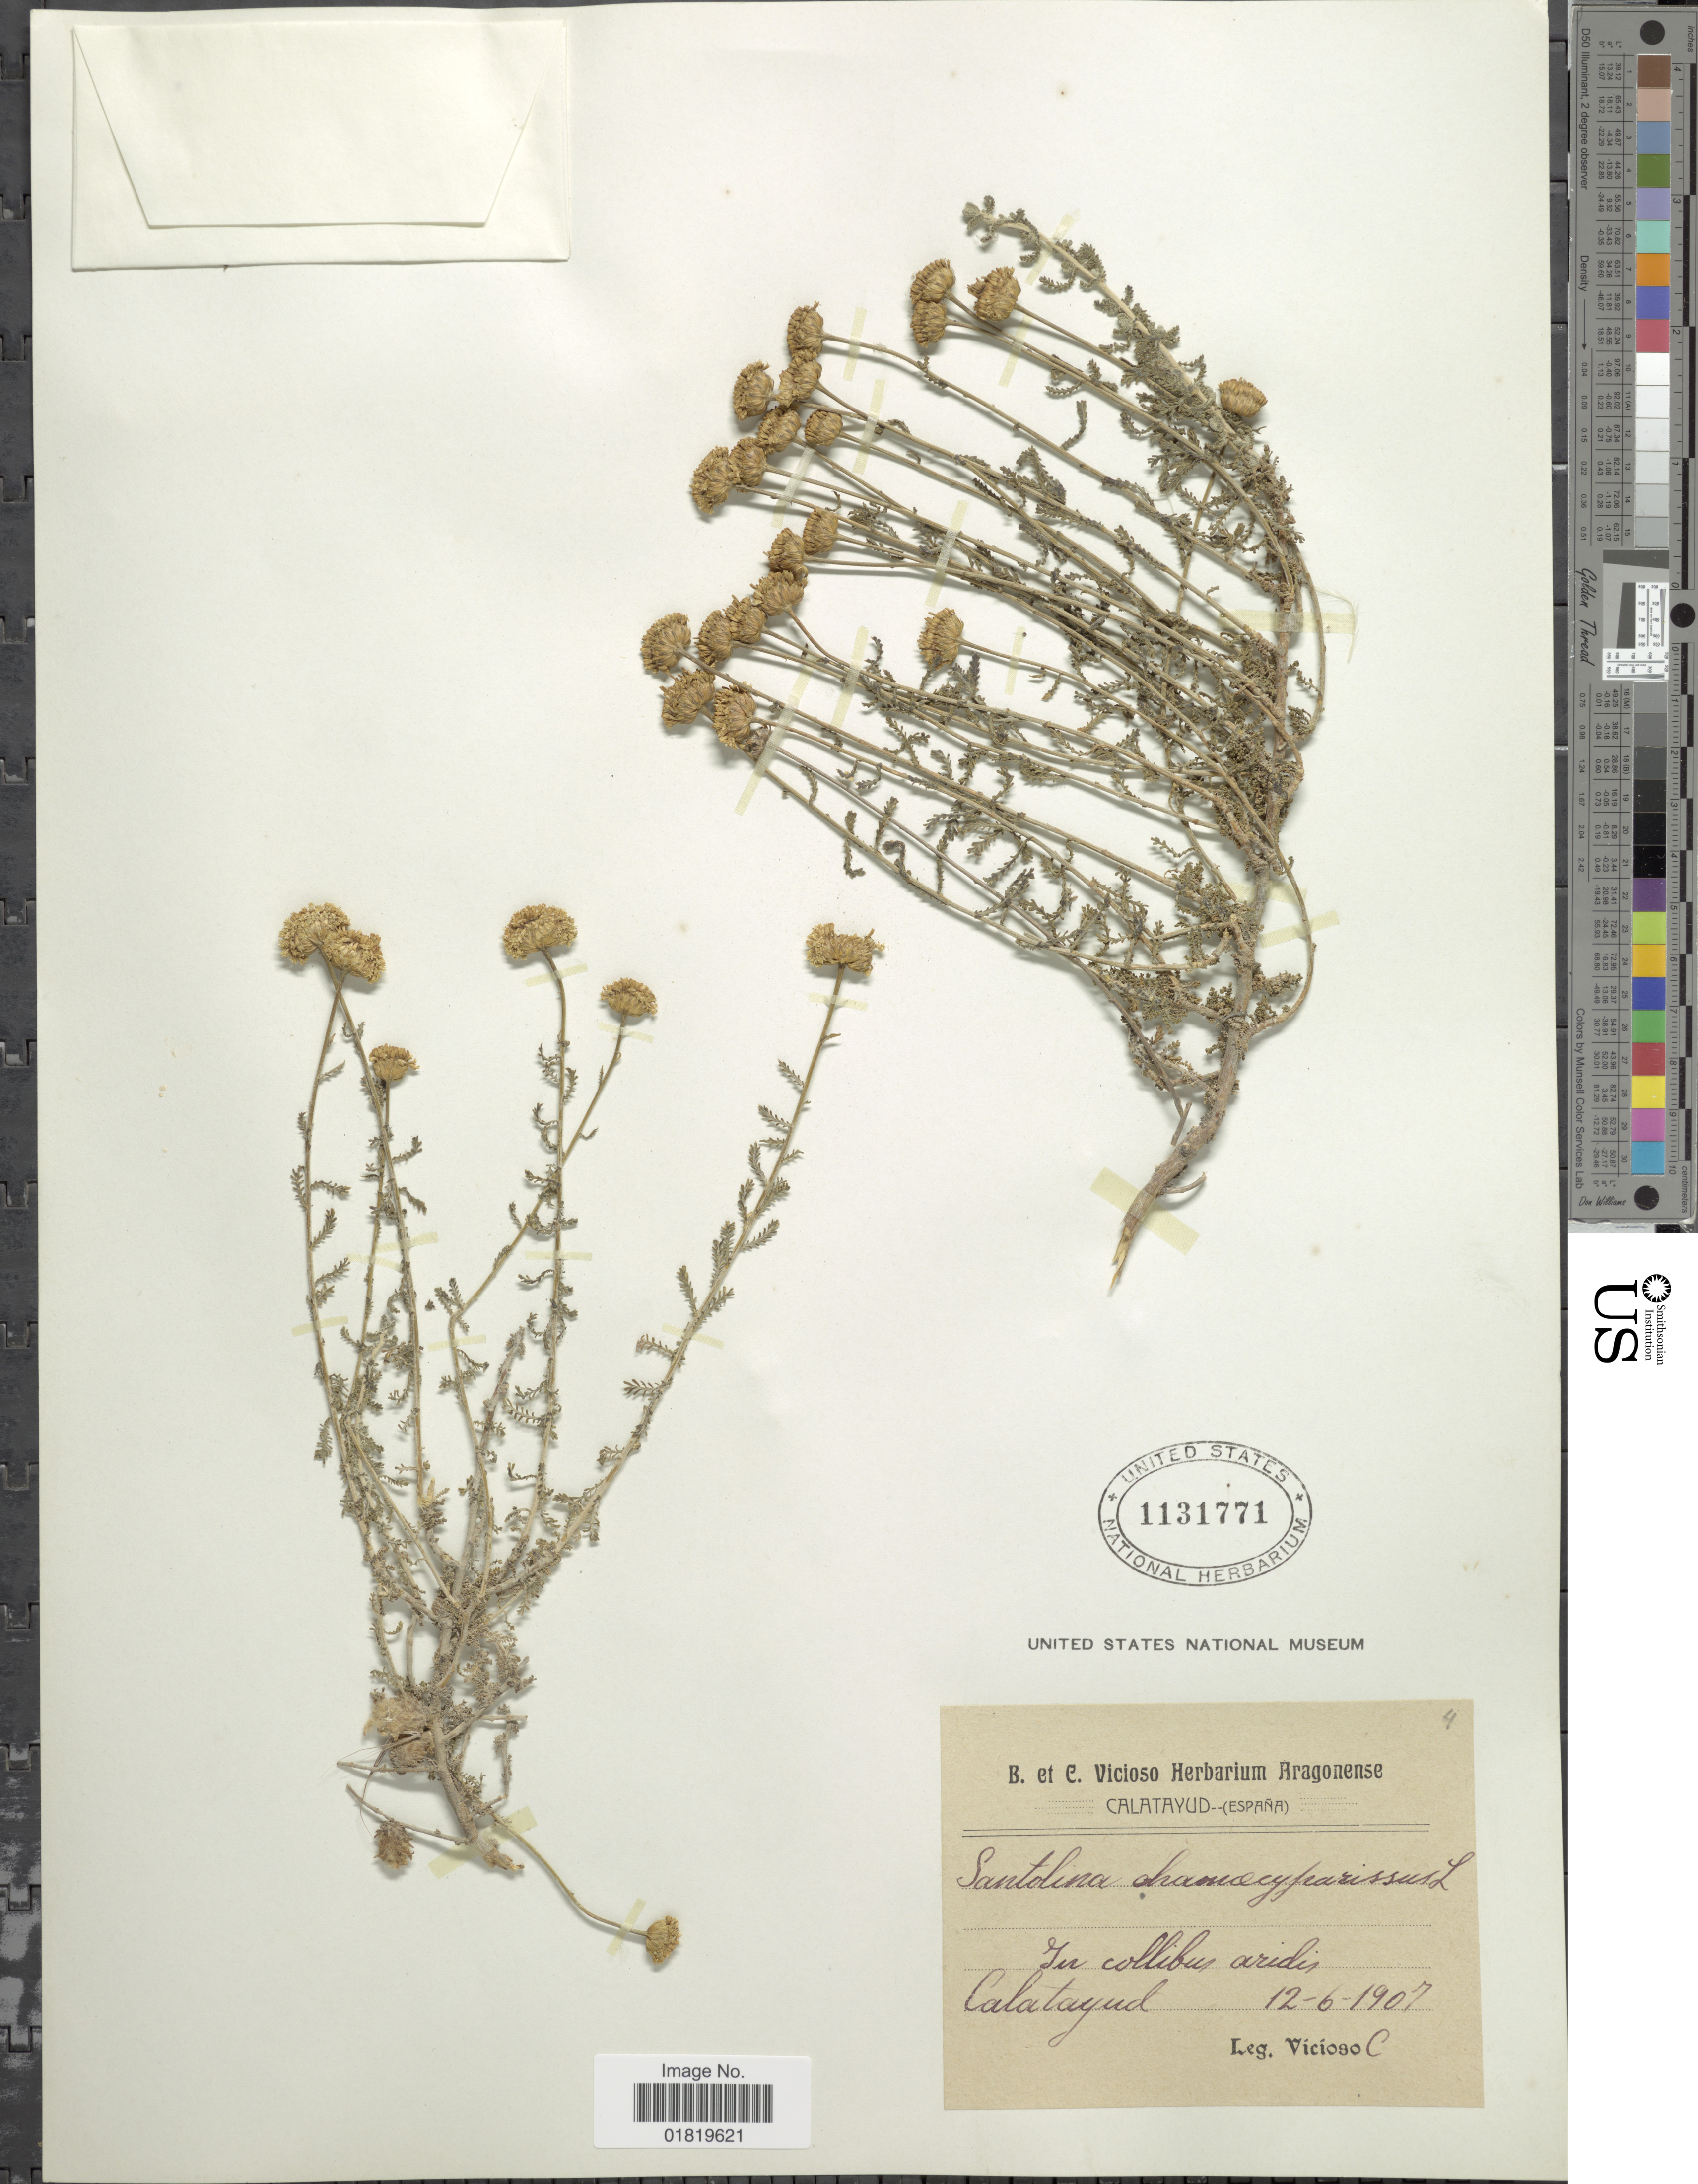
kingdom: Plantae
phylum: Tracheophyta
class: Magnoliopsida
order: Asterales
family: Asteraceae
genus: Santolina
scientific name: Santolina chamaecyparissus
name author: L.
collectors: C. Vicioso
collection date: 1907-06-12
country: Spain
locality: In collibus aridis, Calatayud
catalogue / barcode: US 1131771